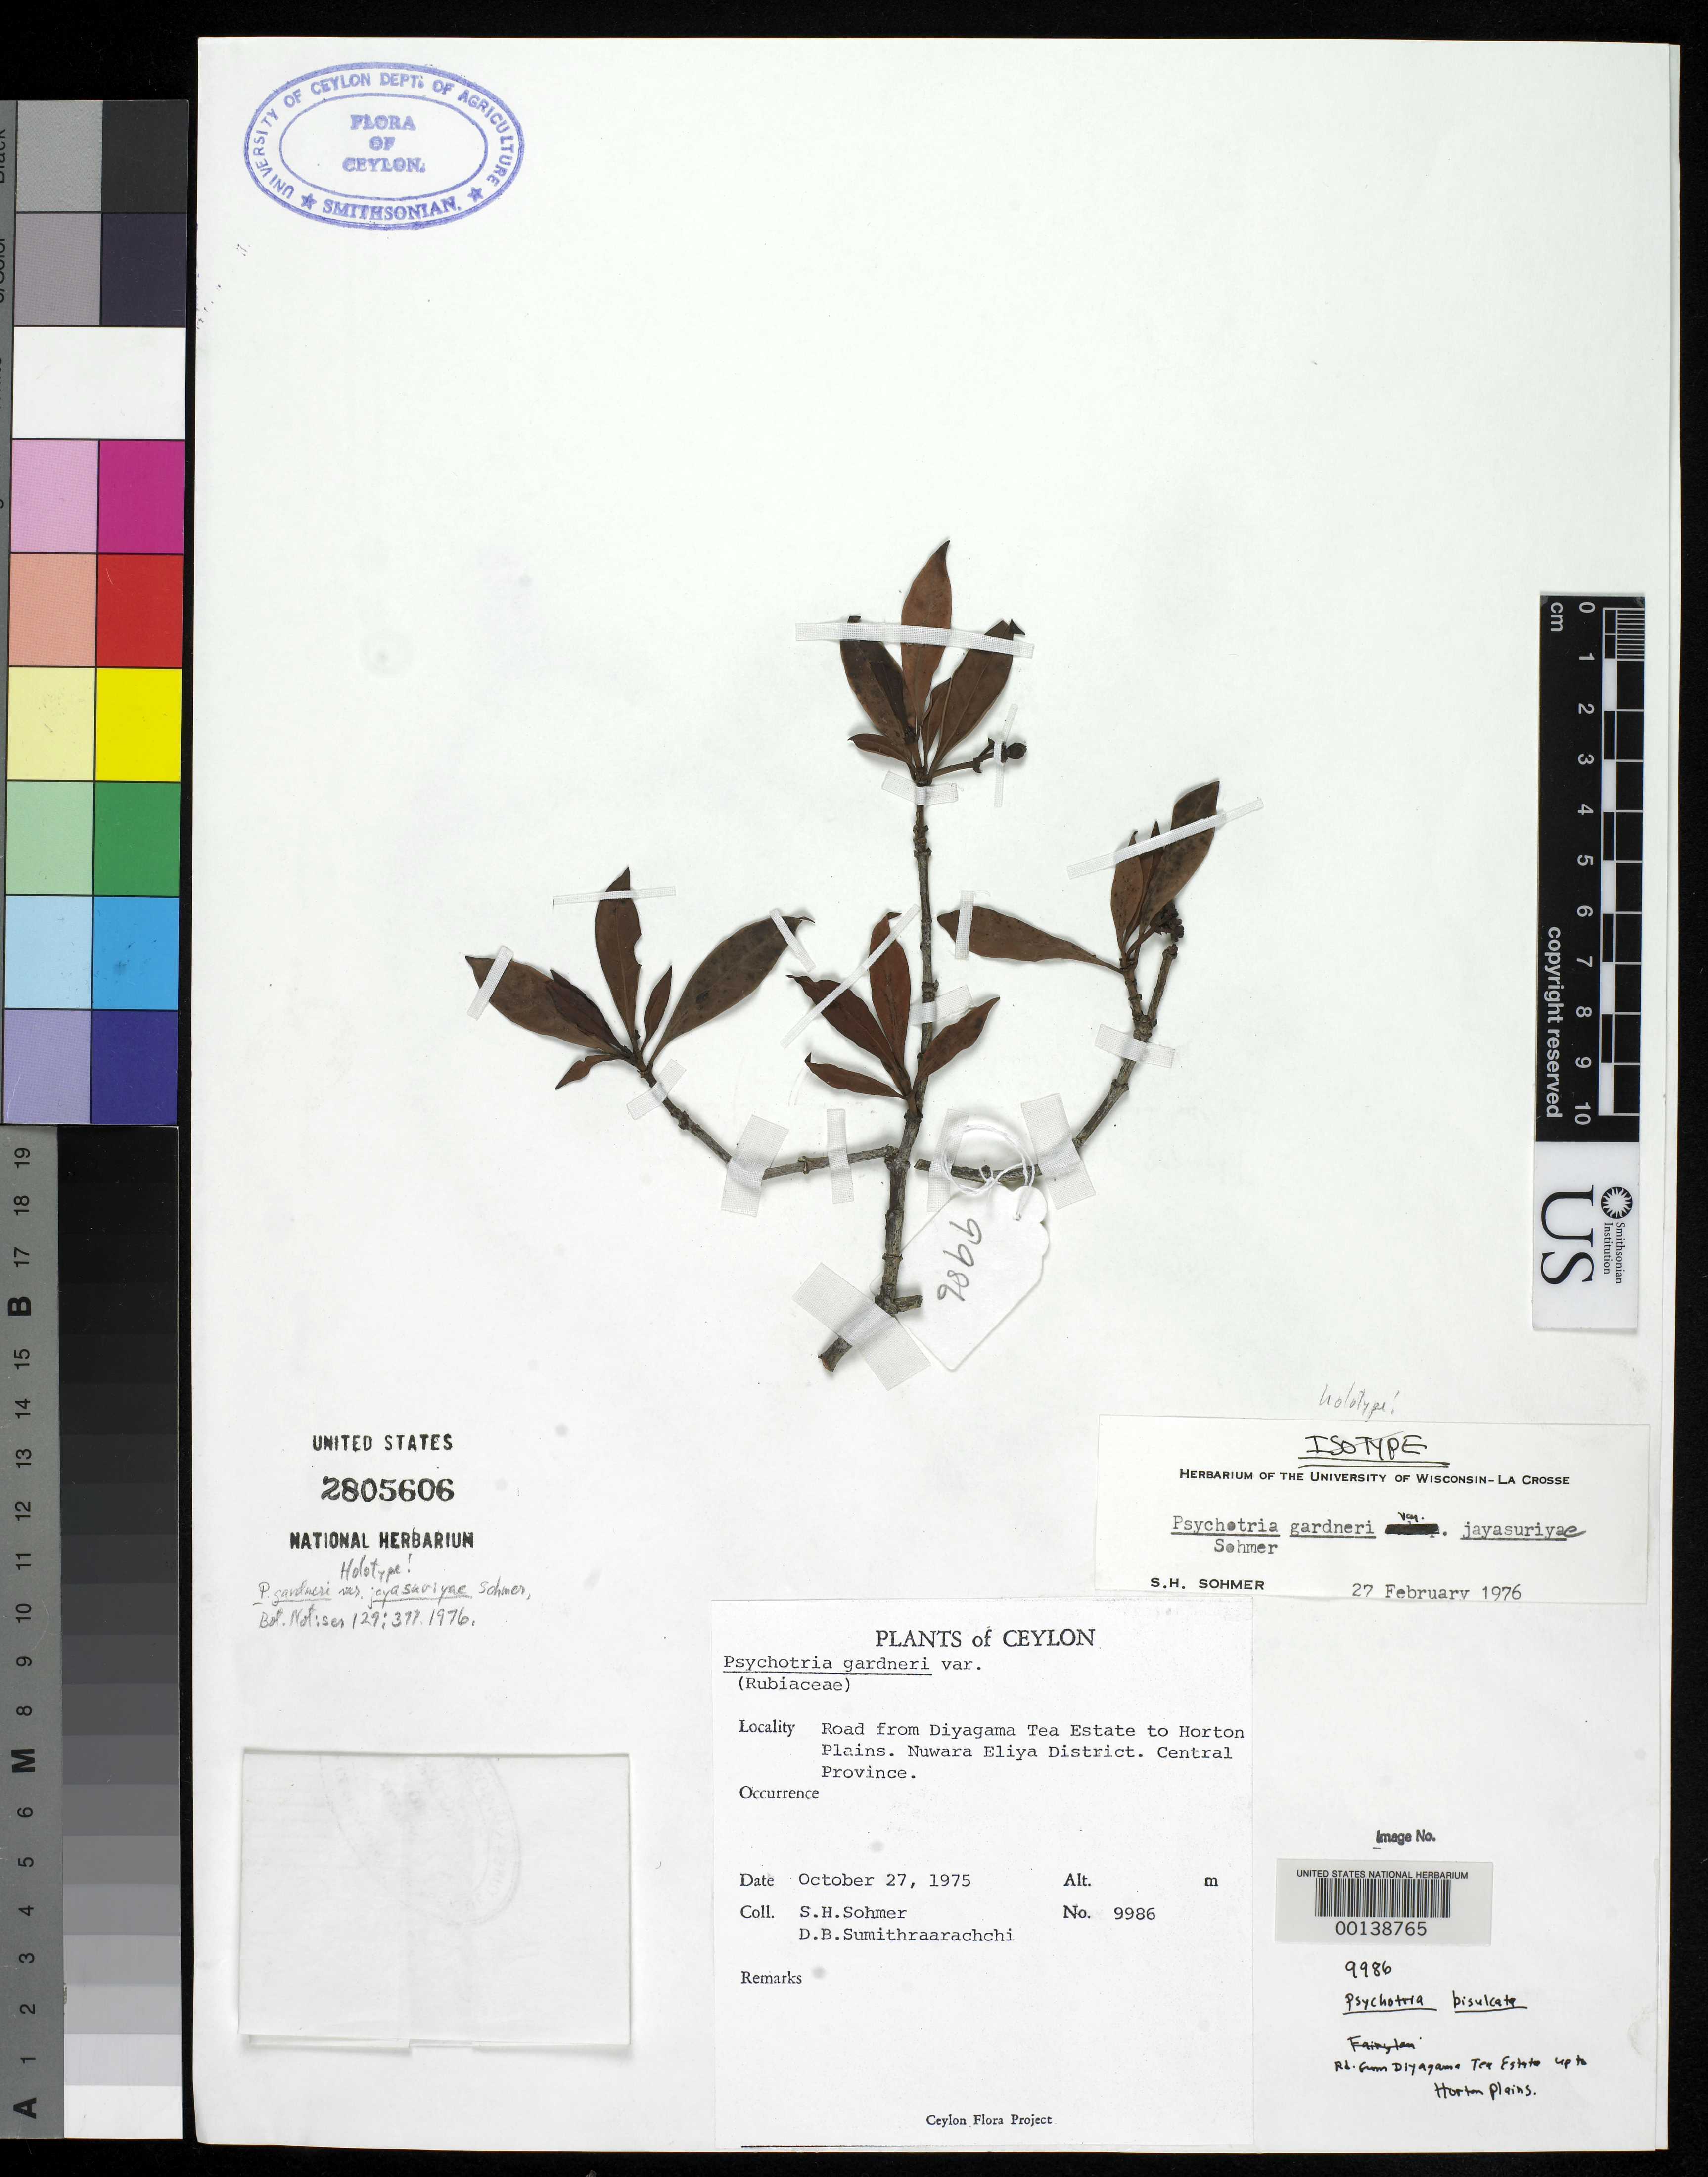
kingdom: Plantae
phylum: Tracheophyta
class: Magnoliopsida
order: Gentianales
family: Rubiaceae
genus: Psychotria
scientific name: Psychotria gardneri var. jayasuriyae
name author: Sohmer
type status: Isotype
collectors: S. H. Sohmer & D. B. Sumithraarachchi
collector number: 9986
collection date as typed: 27 Oct 1975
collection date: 1975-10-27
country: Sri Lanka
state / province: Central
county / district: Nuwara Eliya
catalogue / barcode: US 2805606